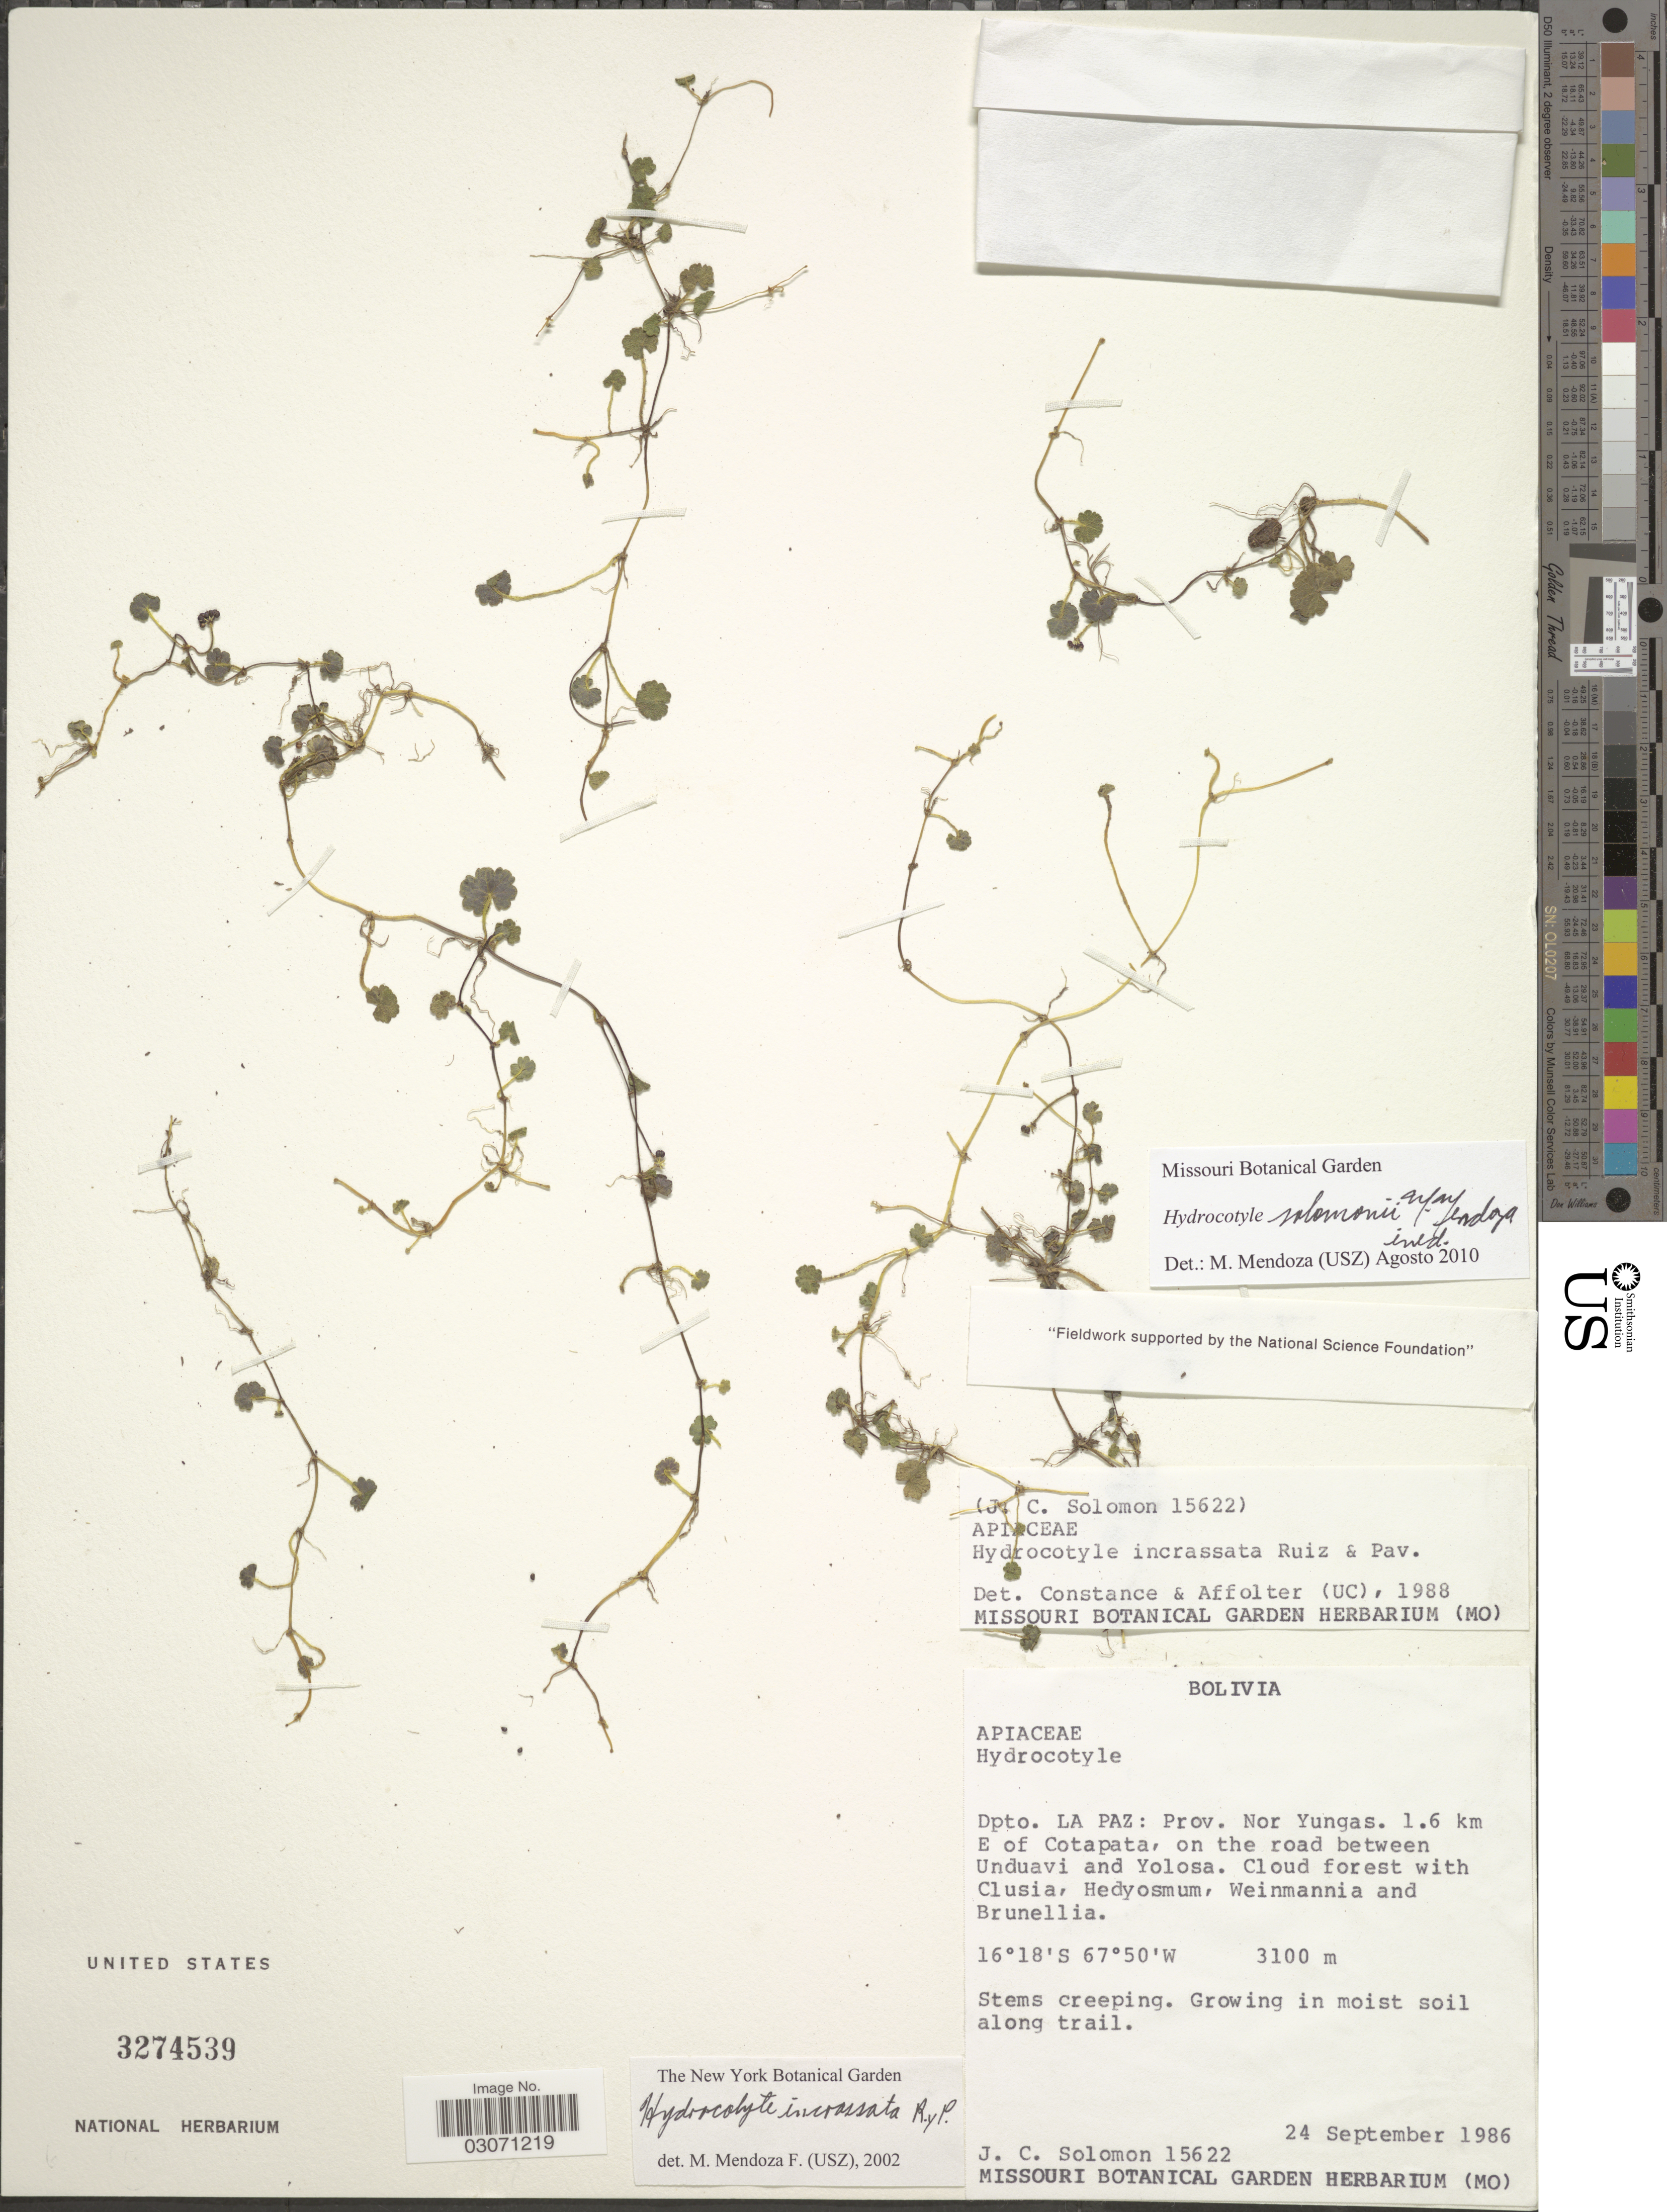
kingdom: Plantae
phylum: Tracheophyta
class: Magnoliopsida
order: Apiales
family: Araliaceae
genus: Hydrocotyle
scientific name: Hydrocotyle solomonii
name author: M.Mend.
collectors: J. C. Solomon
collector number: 15622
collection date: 1986-09-24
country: Bolivia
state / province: La Paz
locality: Dpto. La Paz: Prov. Nor Yungas. 1.6 km E of Cotapata, on the road between Unduavi and Yolosa.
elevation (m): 3100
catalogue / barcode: US 3274539